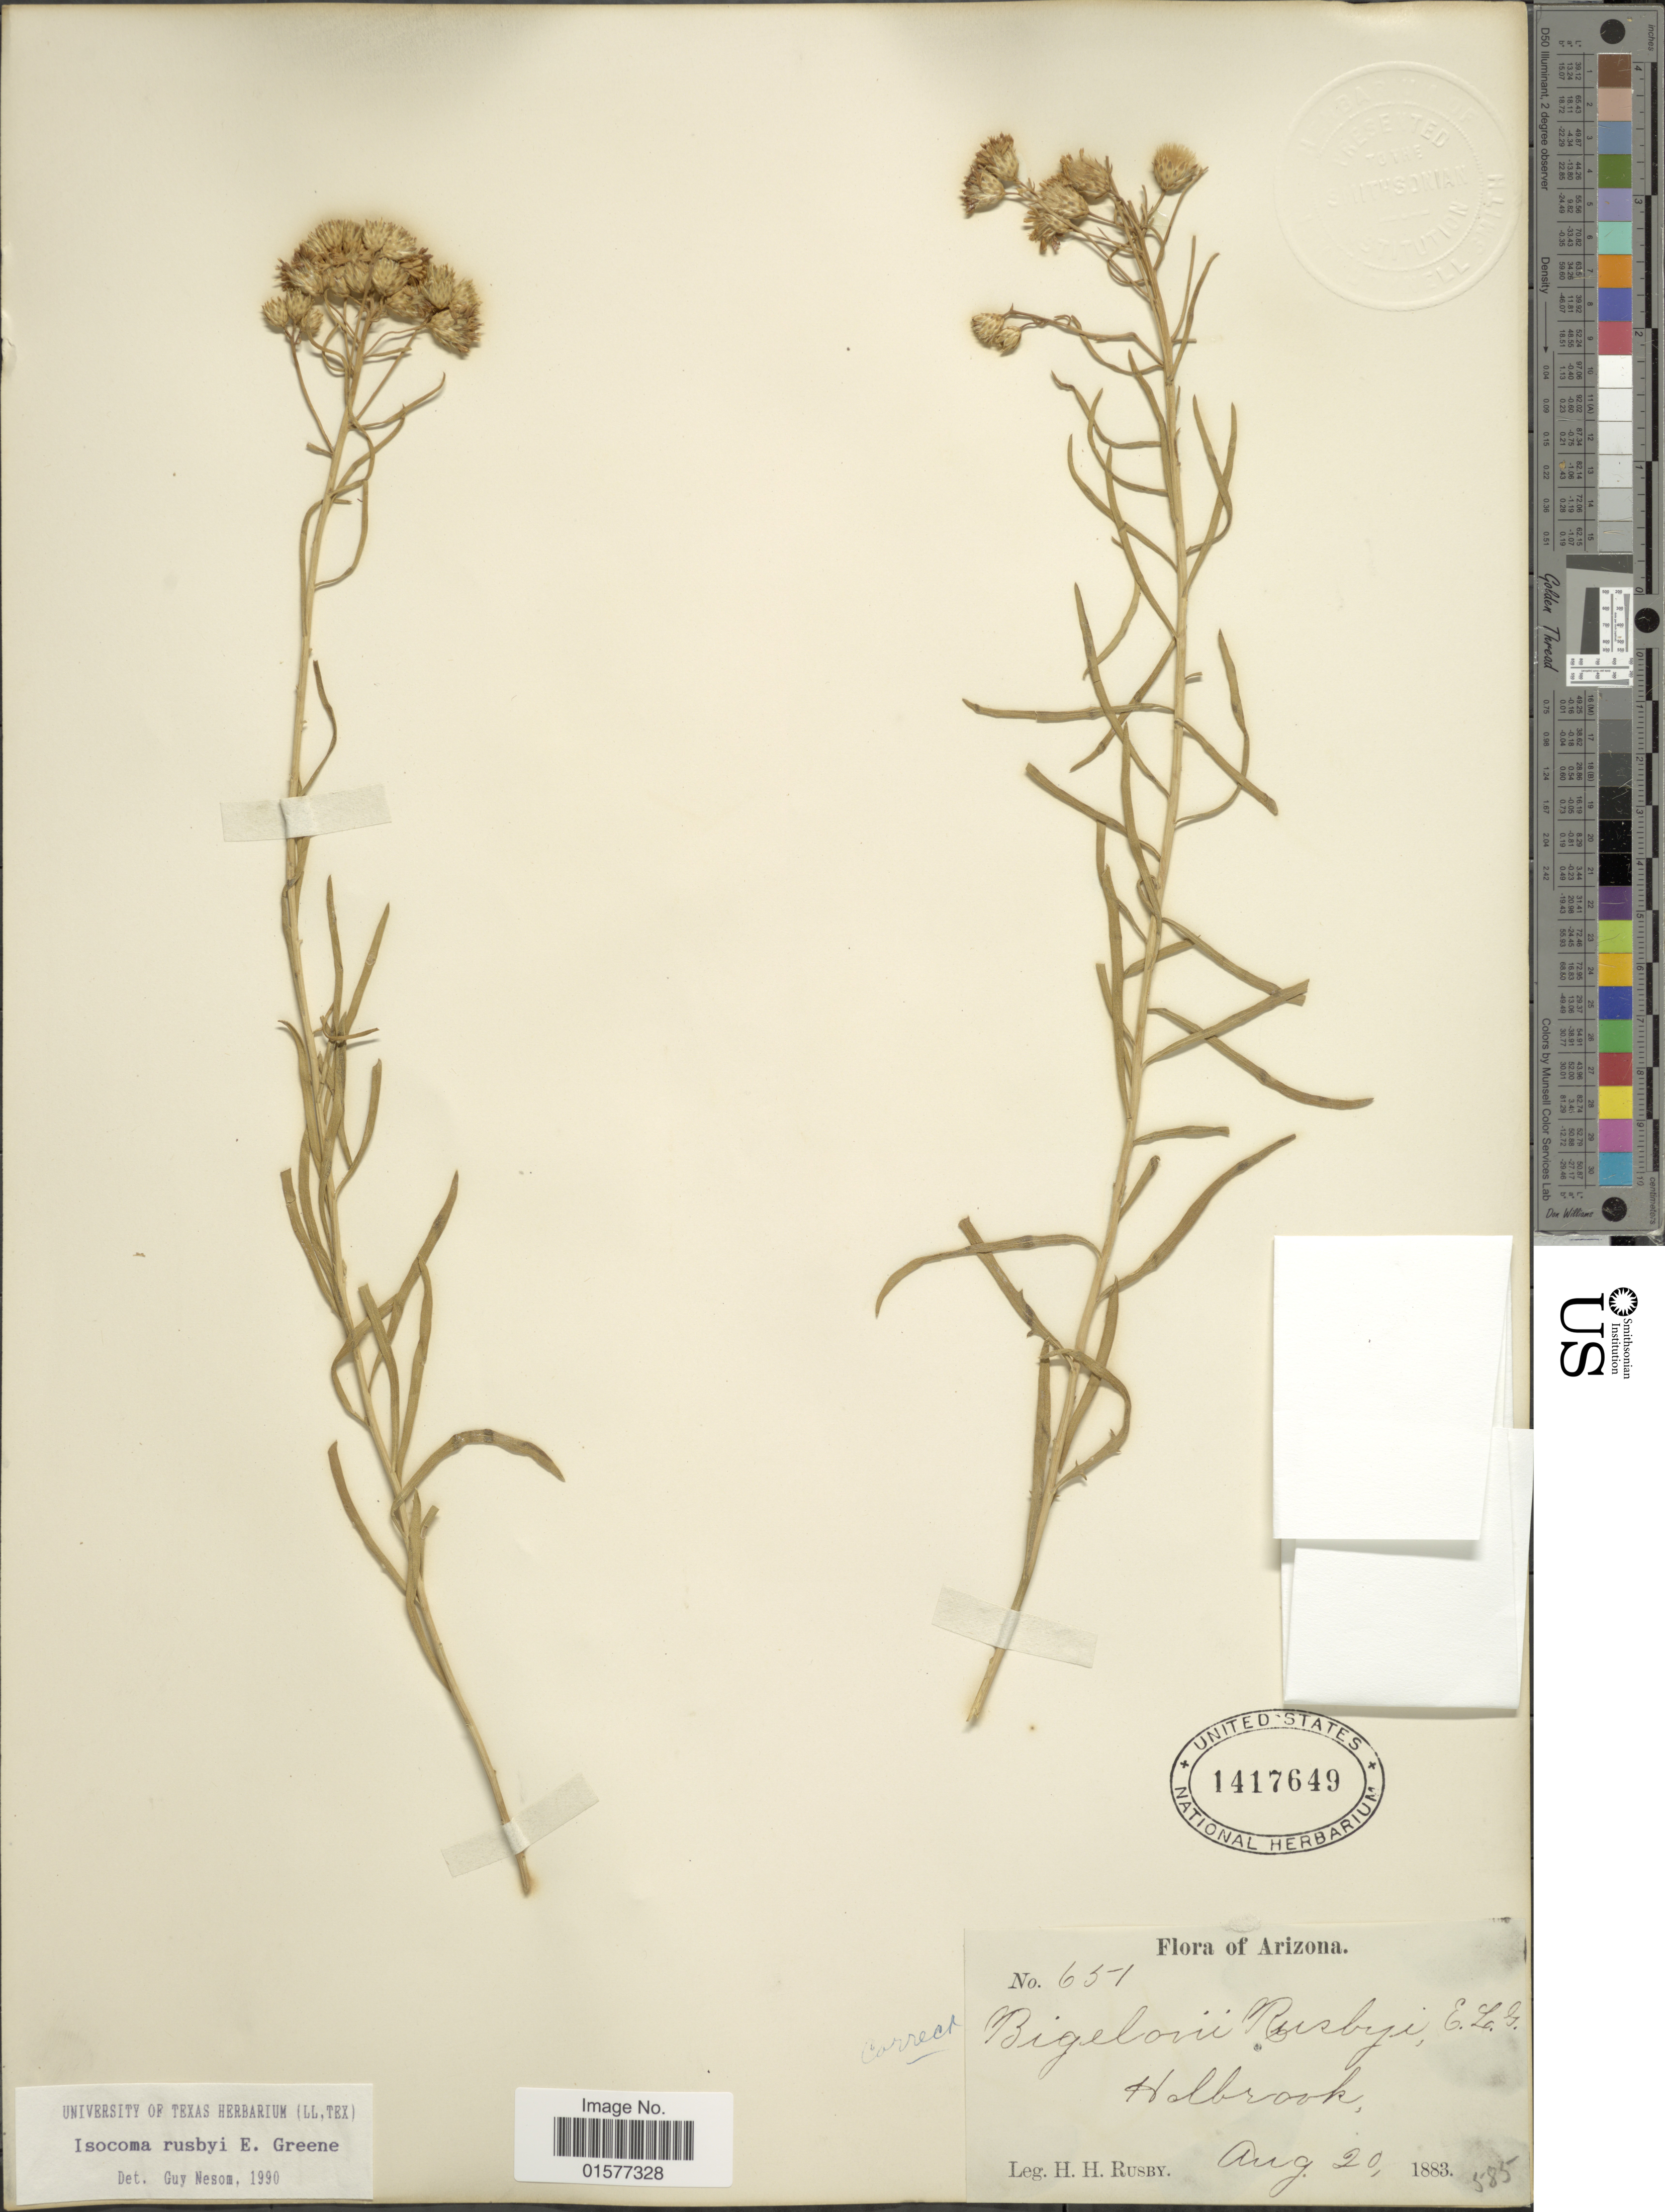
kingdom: Plantae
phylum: Tracheophyta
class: Magnoliopsida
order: Asterales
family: Asteraceae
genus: Isocoma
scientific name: Isocoma rusbyi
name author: Greene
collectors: H. H. Rusby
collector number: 651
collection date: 1883-08-20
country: United States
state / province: Arizona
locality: Holbrook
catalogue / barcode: US 1417649